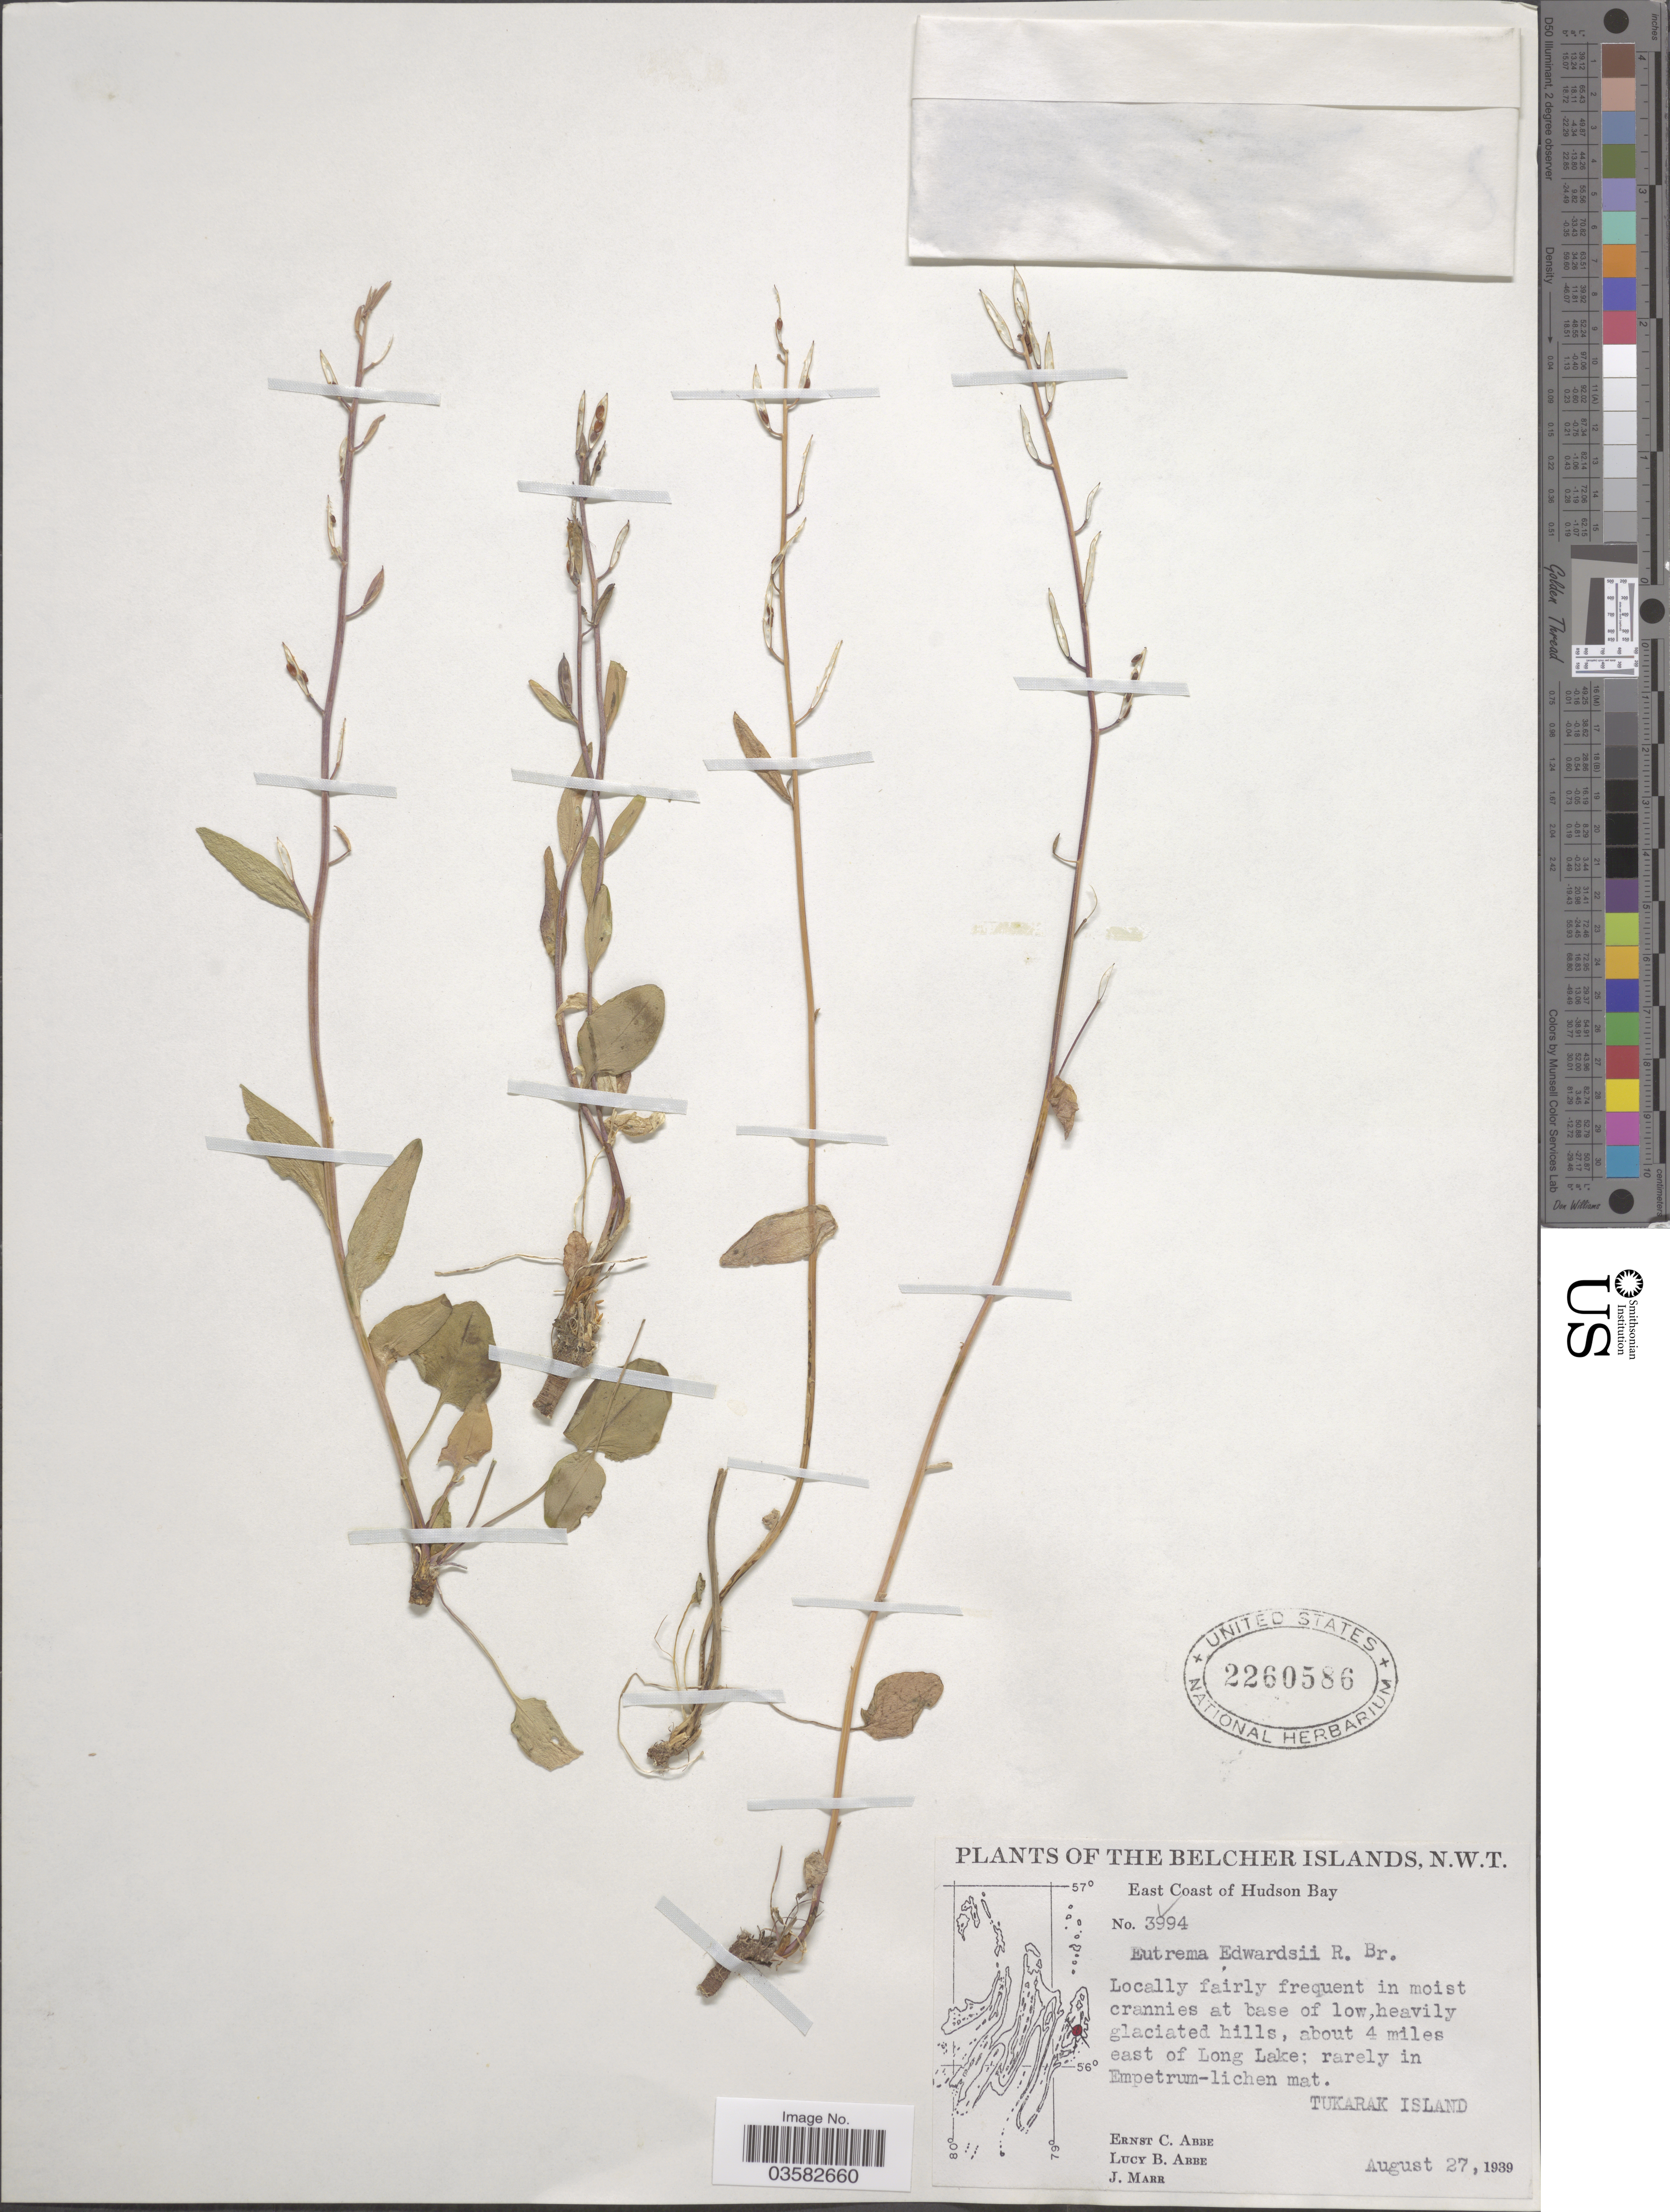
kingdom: Plantae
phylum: Tracheophyta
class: Magnoliopsida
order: Brassicales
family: Brassicaceae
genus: Eutrema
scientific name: Eutrema edwardsii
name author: R. Br.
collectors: E. C. Abbe, L. B. Abbe & J. Marr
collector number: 3994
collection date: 1939-08-27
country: Canada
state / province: Northwest Territories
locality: The Belcher Islands. About 4 miles east of Long Lake; rarely in Empetrum-lichen mat. Tukarak Island.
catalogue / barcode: US 2260586